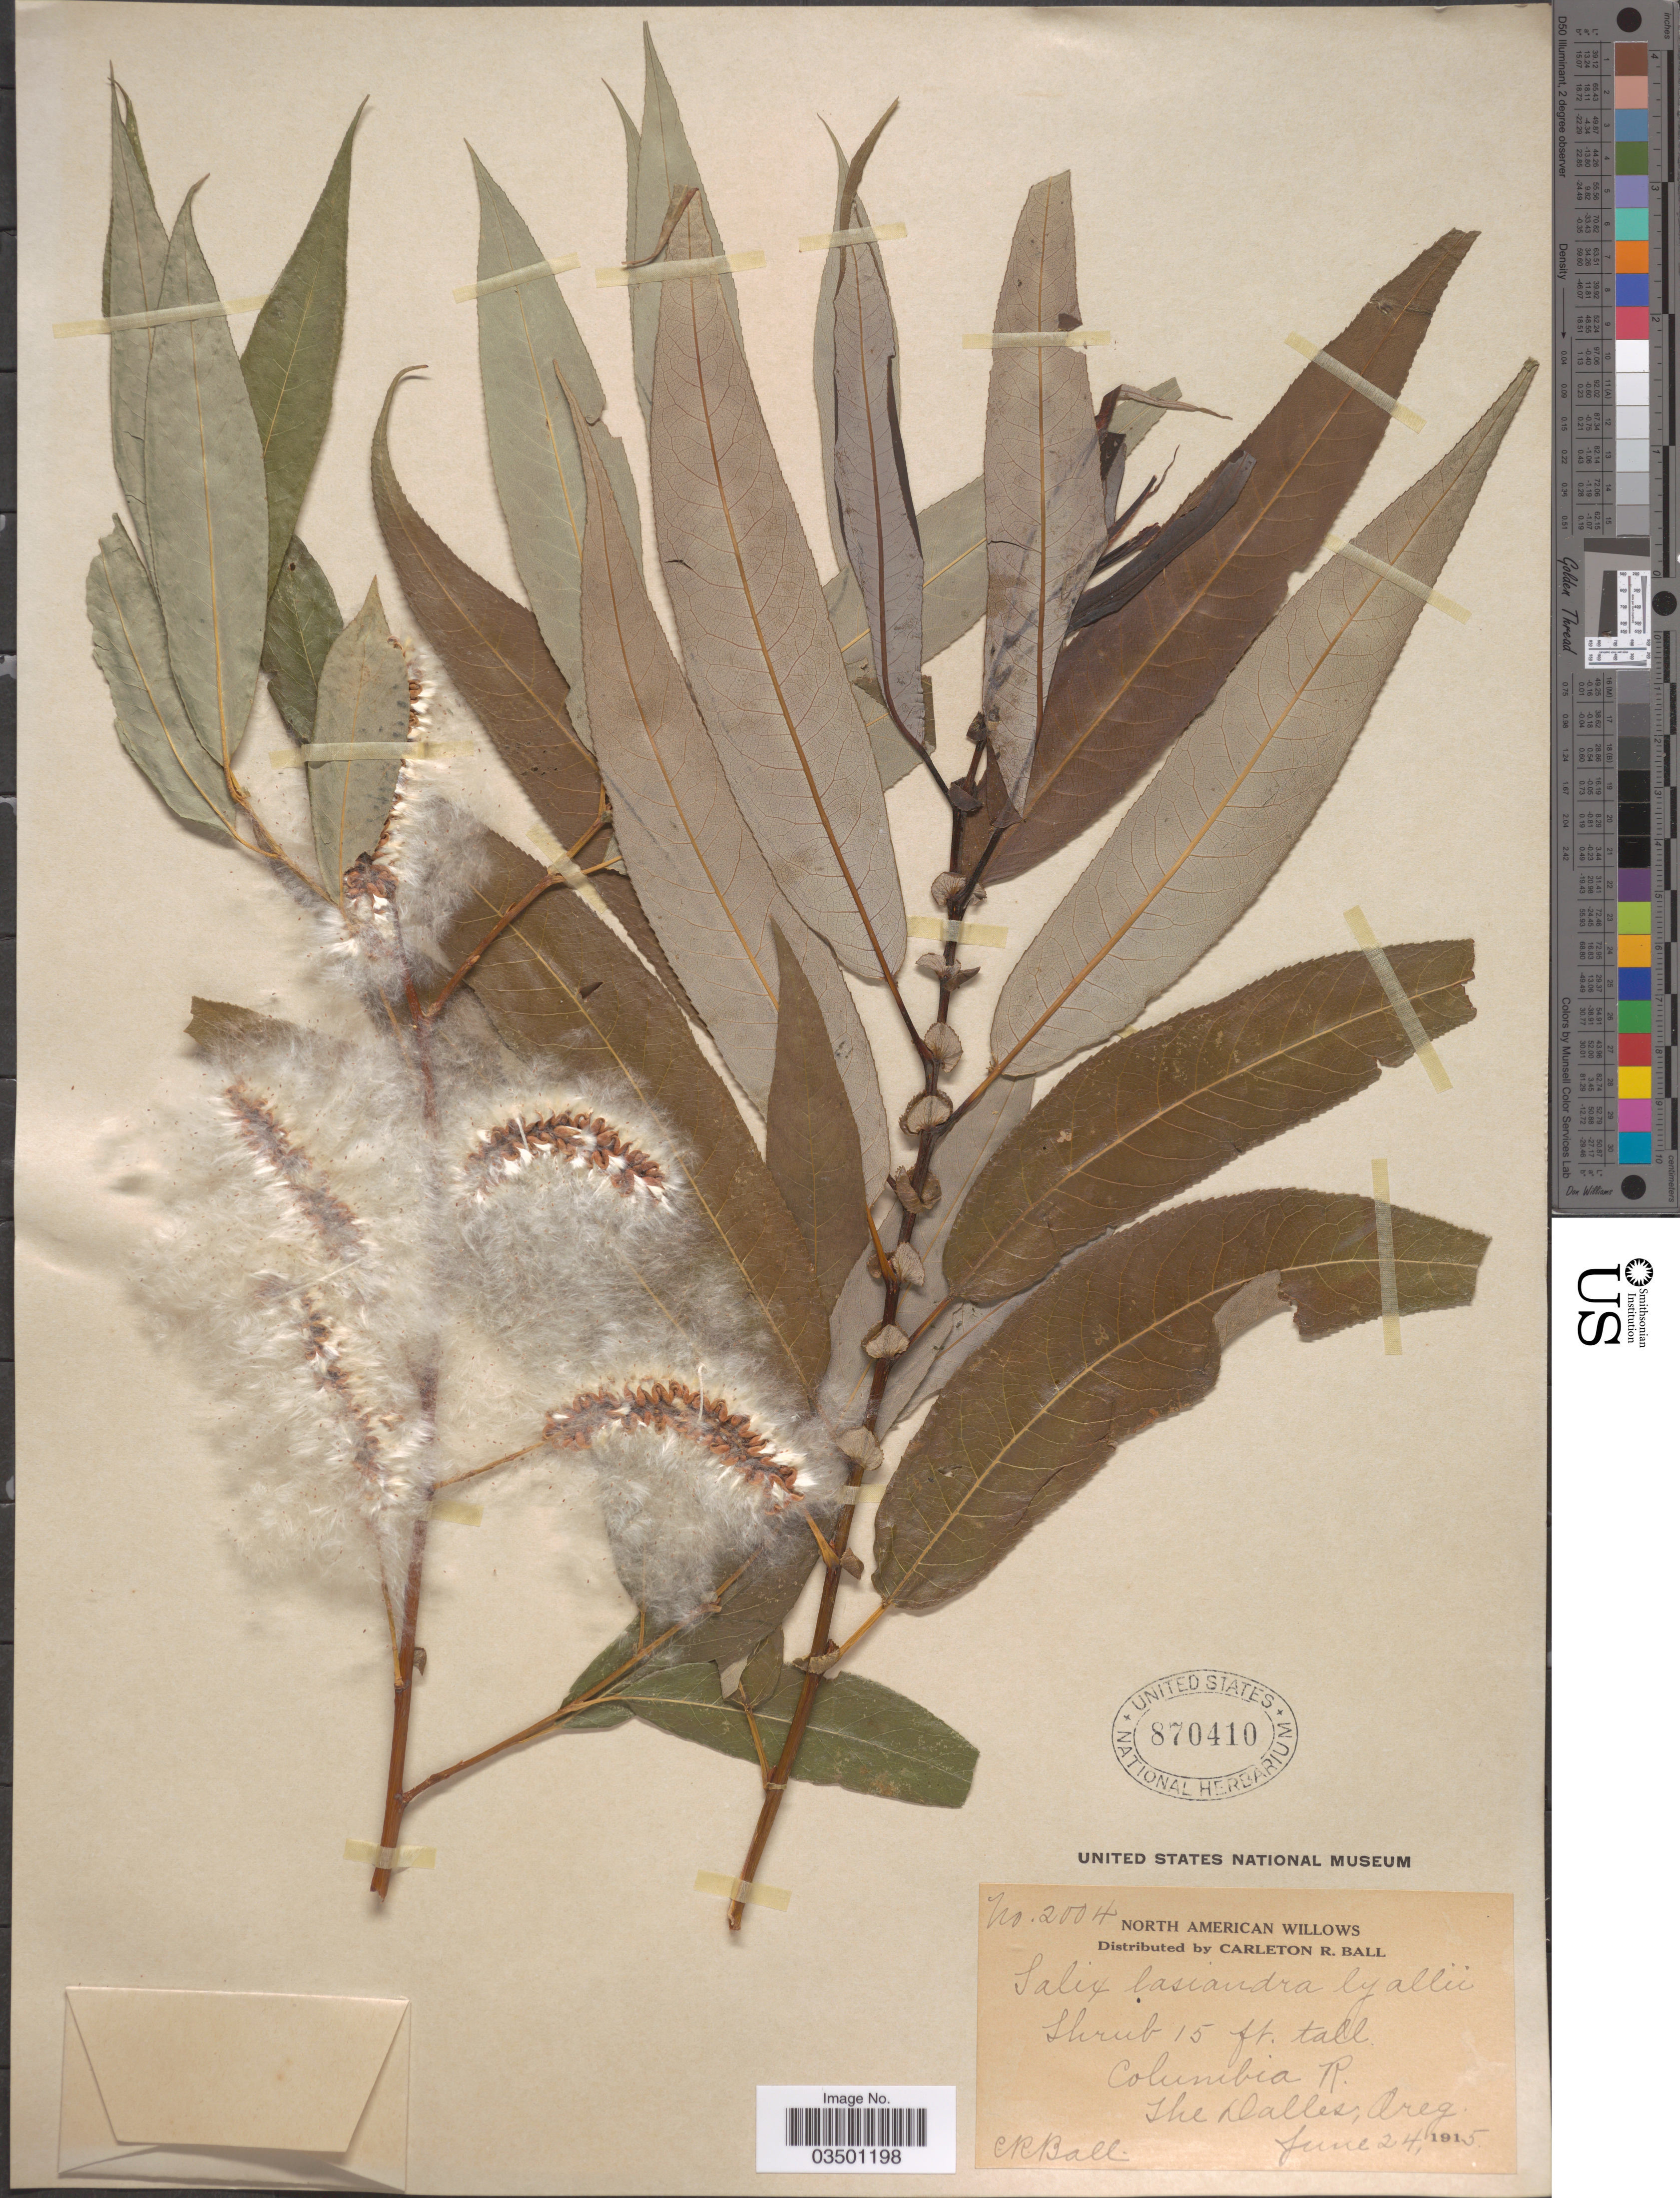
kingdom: Plantae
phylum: Tracheophyta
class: Magnoliopsida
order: Malpighiales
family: Salicaceae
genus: Salix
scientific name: Salix lasiandra var. lyallii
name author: Sarg.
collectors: C. R. Ball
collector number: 2004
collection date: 1915-06-24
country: United States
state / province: Oregon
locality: Columbia R. The Dalles.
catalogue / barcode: US 870410